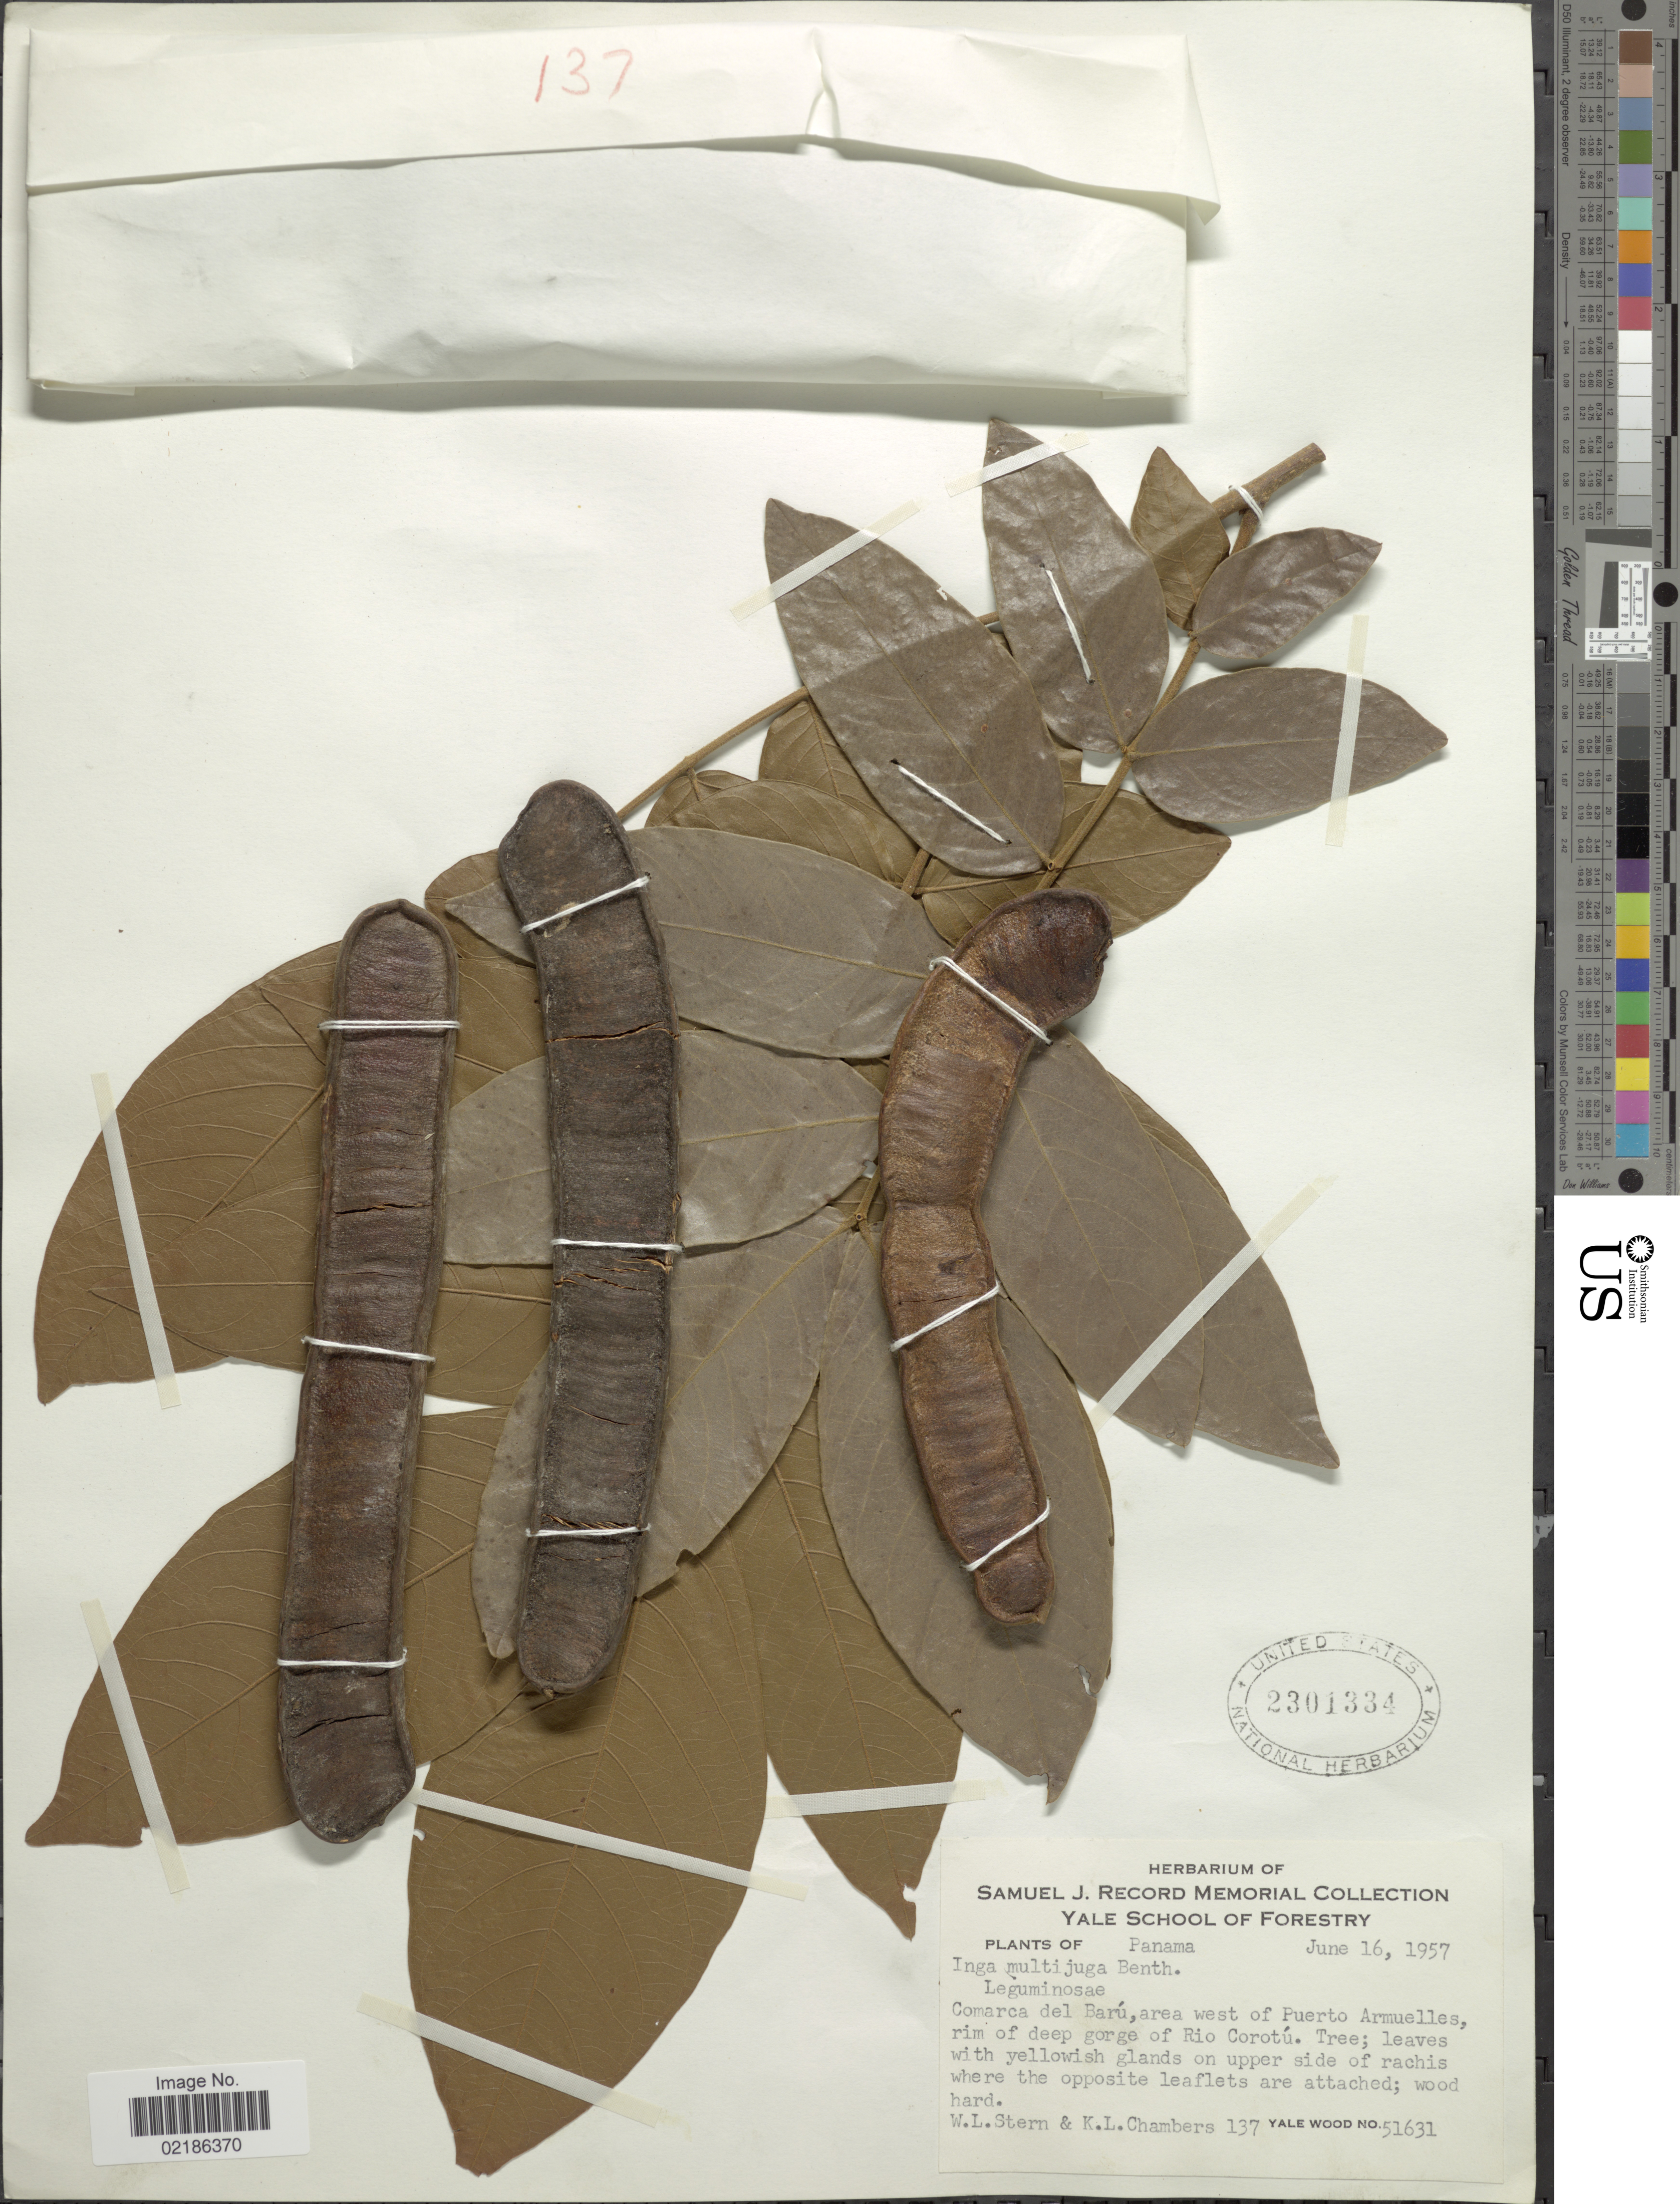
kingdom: Plantae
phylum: Tracheophyta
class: Magnoliopsida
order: Fabales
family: Fabaceae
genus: Inga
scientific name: Inga multijuga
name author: Benth.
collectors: W. L. Stern & K. Chambers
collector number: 137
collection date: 1957-06-16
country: Panama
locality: Comarca del Baru, area west of Puerto Armuelles, rim of deep gorge of Rio Corotu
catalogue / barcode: US 2301334